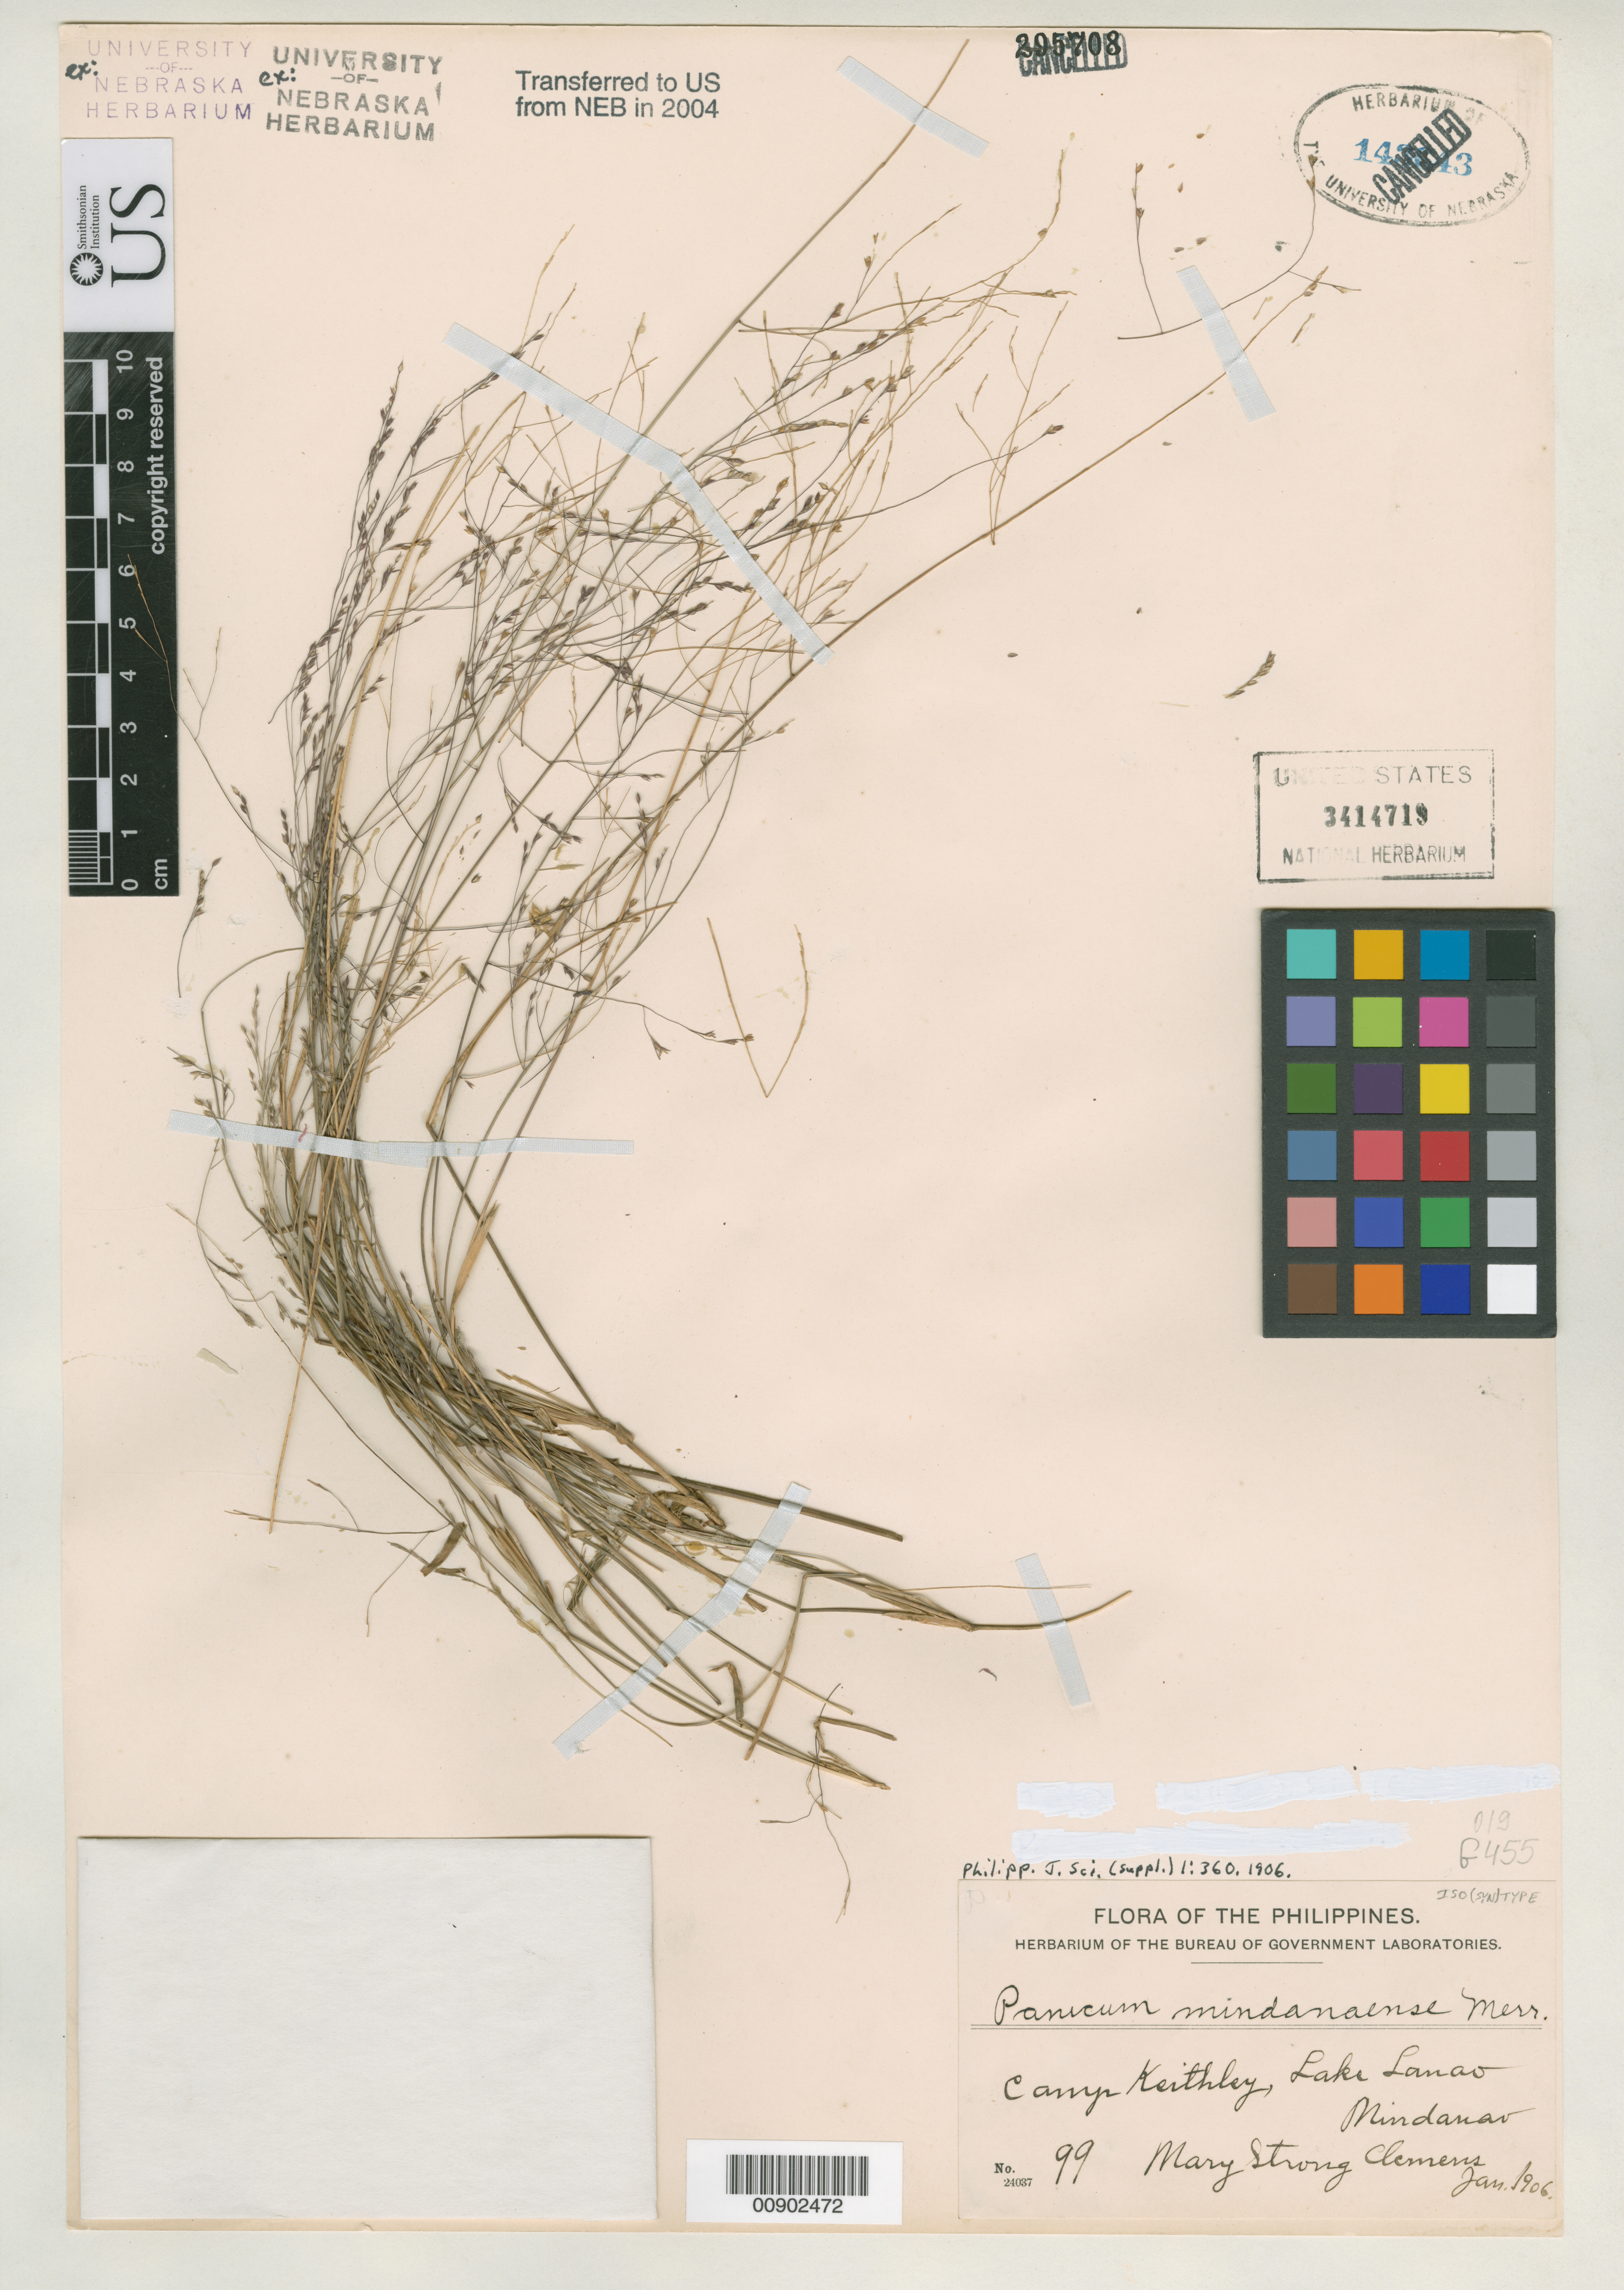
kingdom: Plantae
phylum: Tracheophyta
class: Liliopsida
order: Poales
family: Poaceae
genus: Panicum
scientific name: Panicum mindanaense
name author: Merr.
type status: Syntype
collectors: M. S. Clemens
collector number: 99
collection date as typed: Jan 1906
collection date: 1906-01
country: Philippines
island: Mindanao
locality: Camp Keithley, Lake Lanao, Mindanao.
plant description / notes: Protologue cites collection date "January, February 1906".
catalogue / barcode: US 3414719